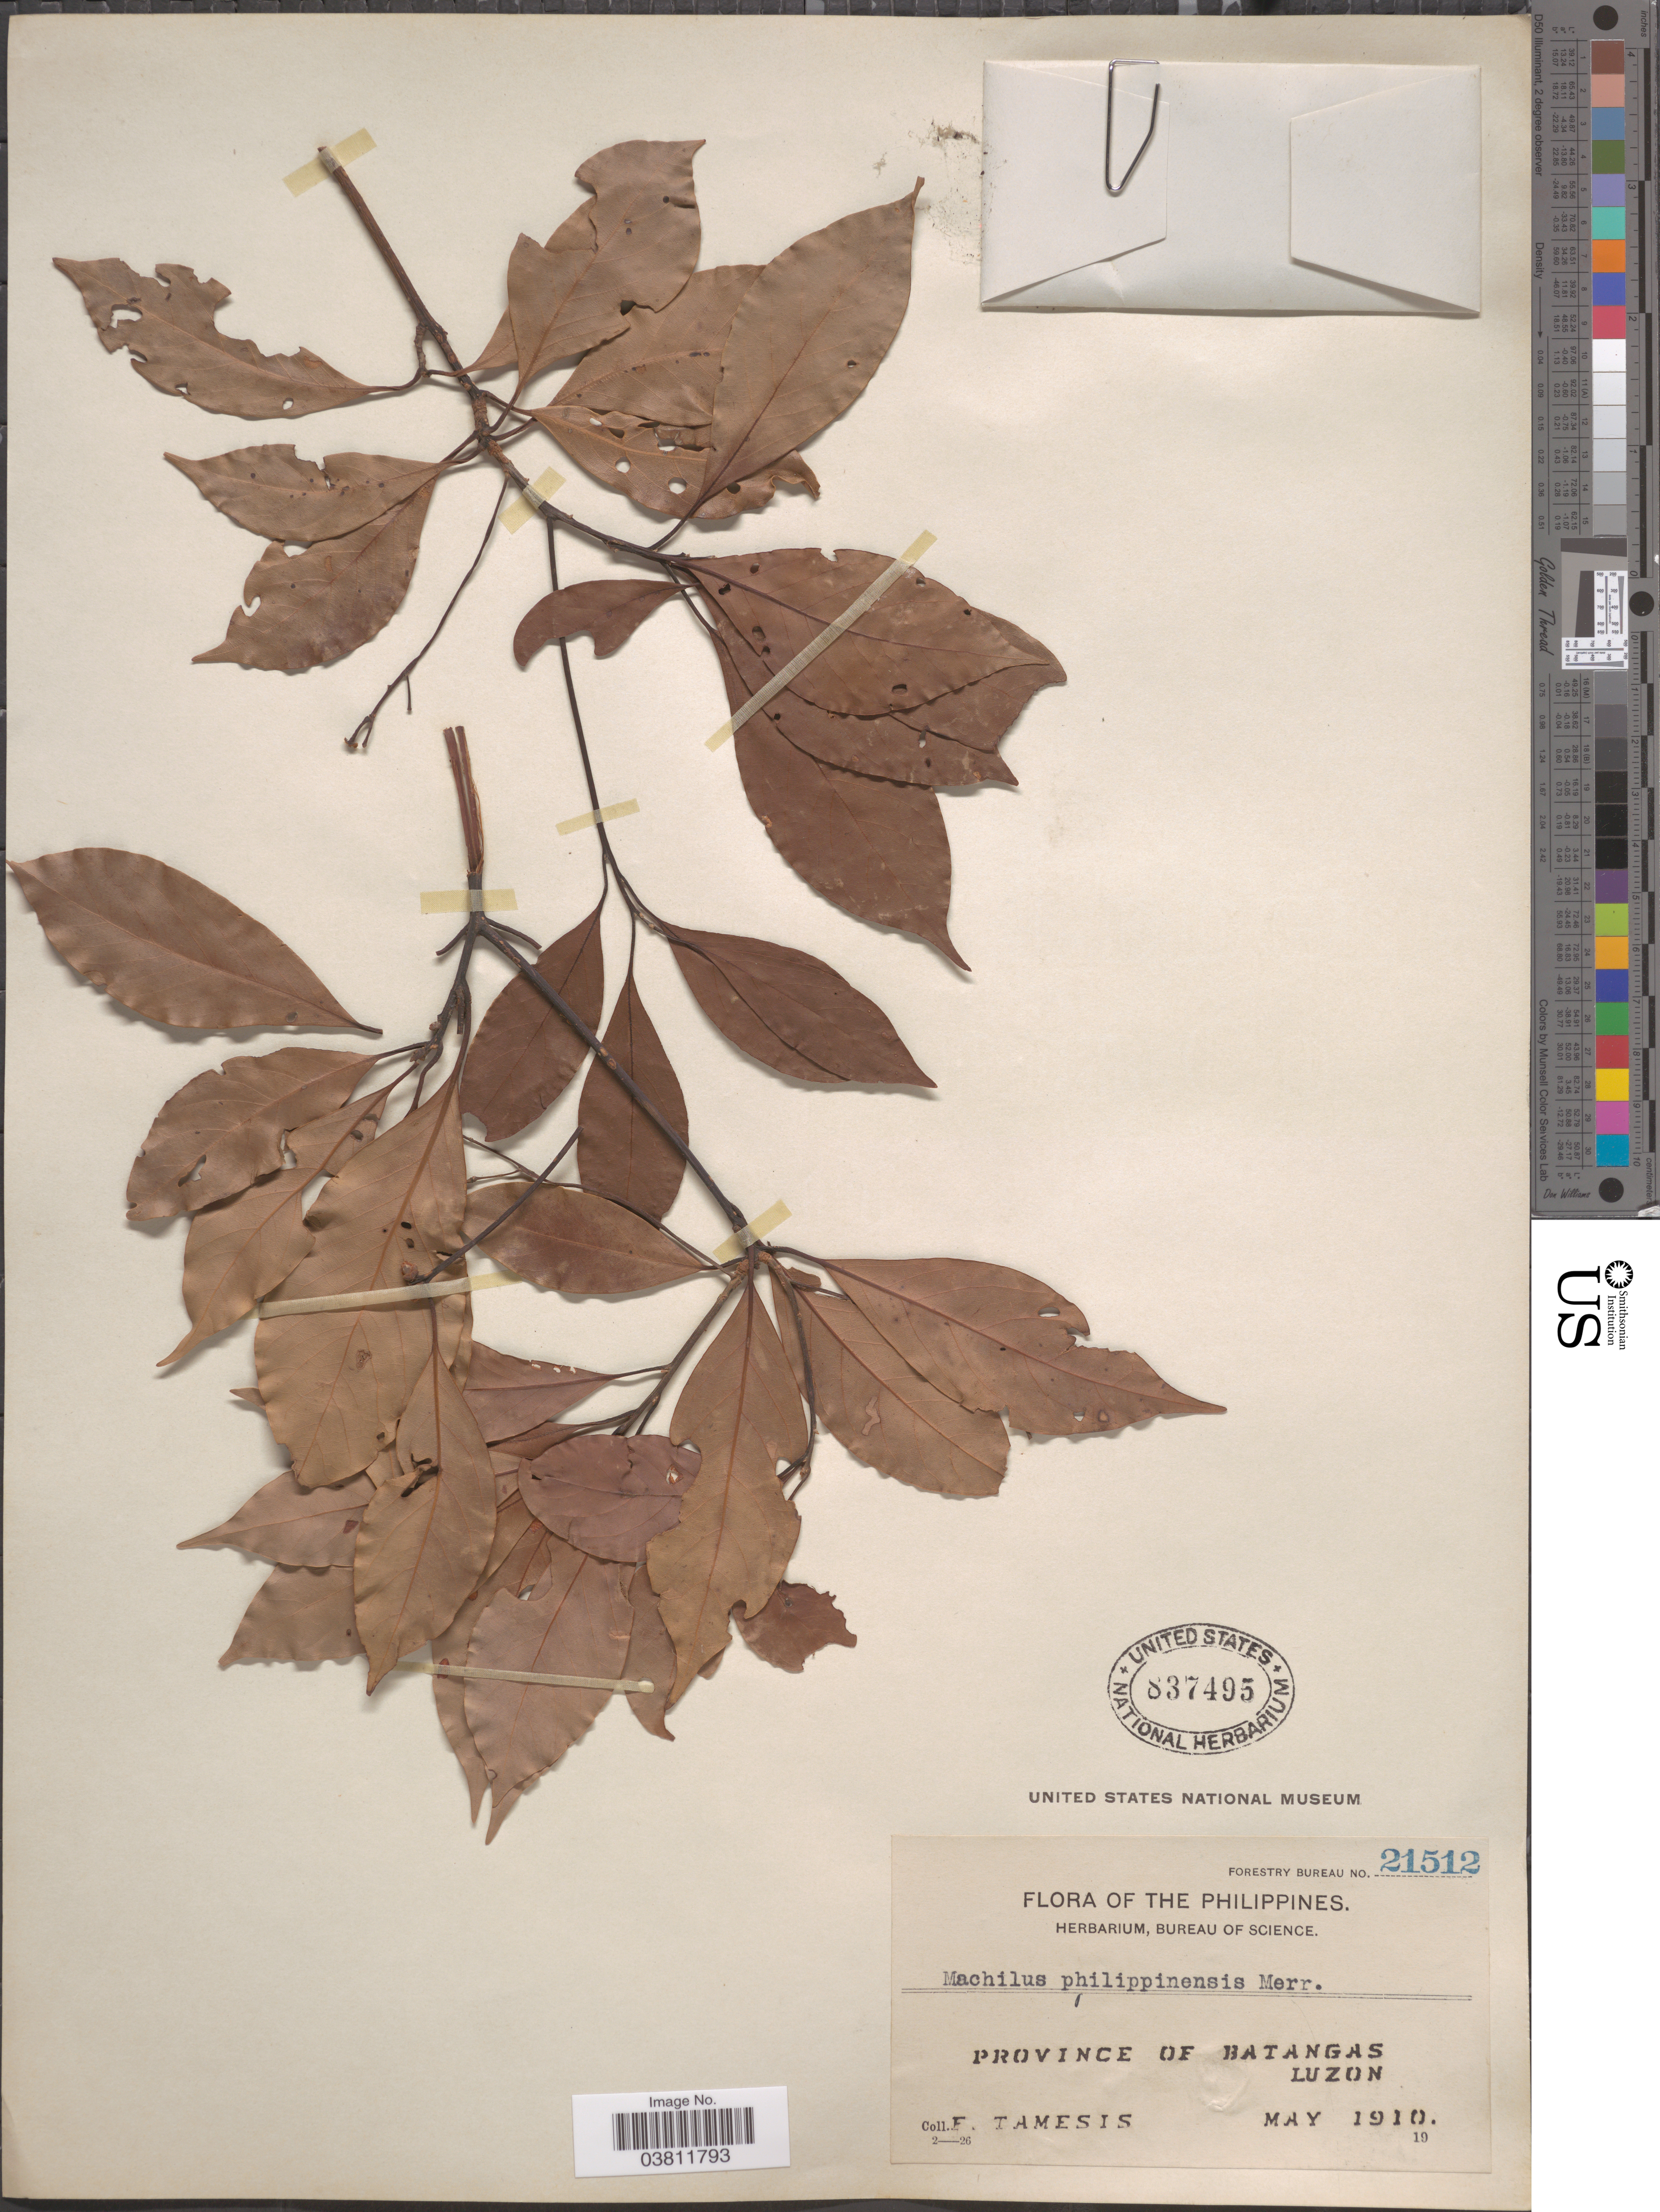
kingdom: Plantae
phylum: Tracheophyta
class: Magnoliopsida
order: Laurales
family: Lauraceae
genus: Machilus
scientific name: Machilus philippinensis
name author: Merr.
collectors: F. Tamesis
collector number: Forestry Bureau 21512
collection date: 1910-05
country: Philippines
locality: Province of Batangas, Luzon.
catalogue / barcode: US 837495